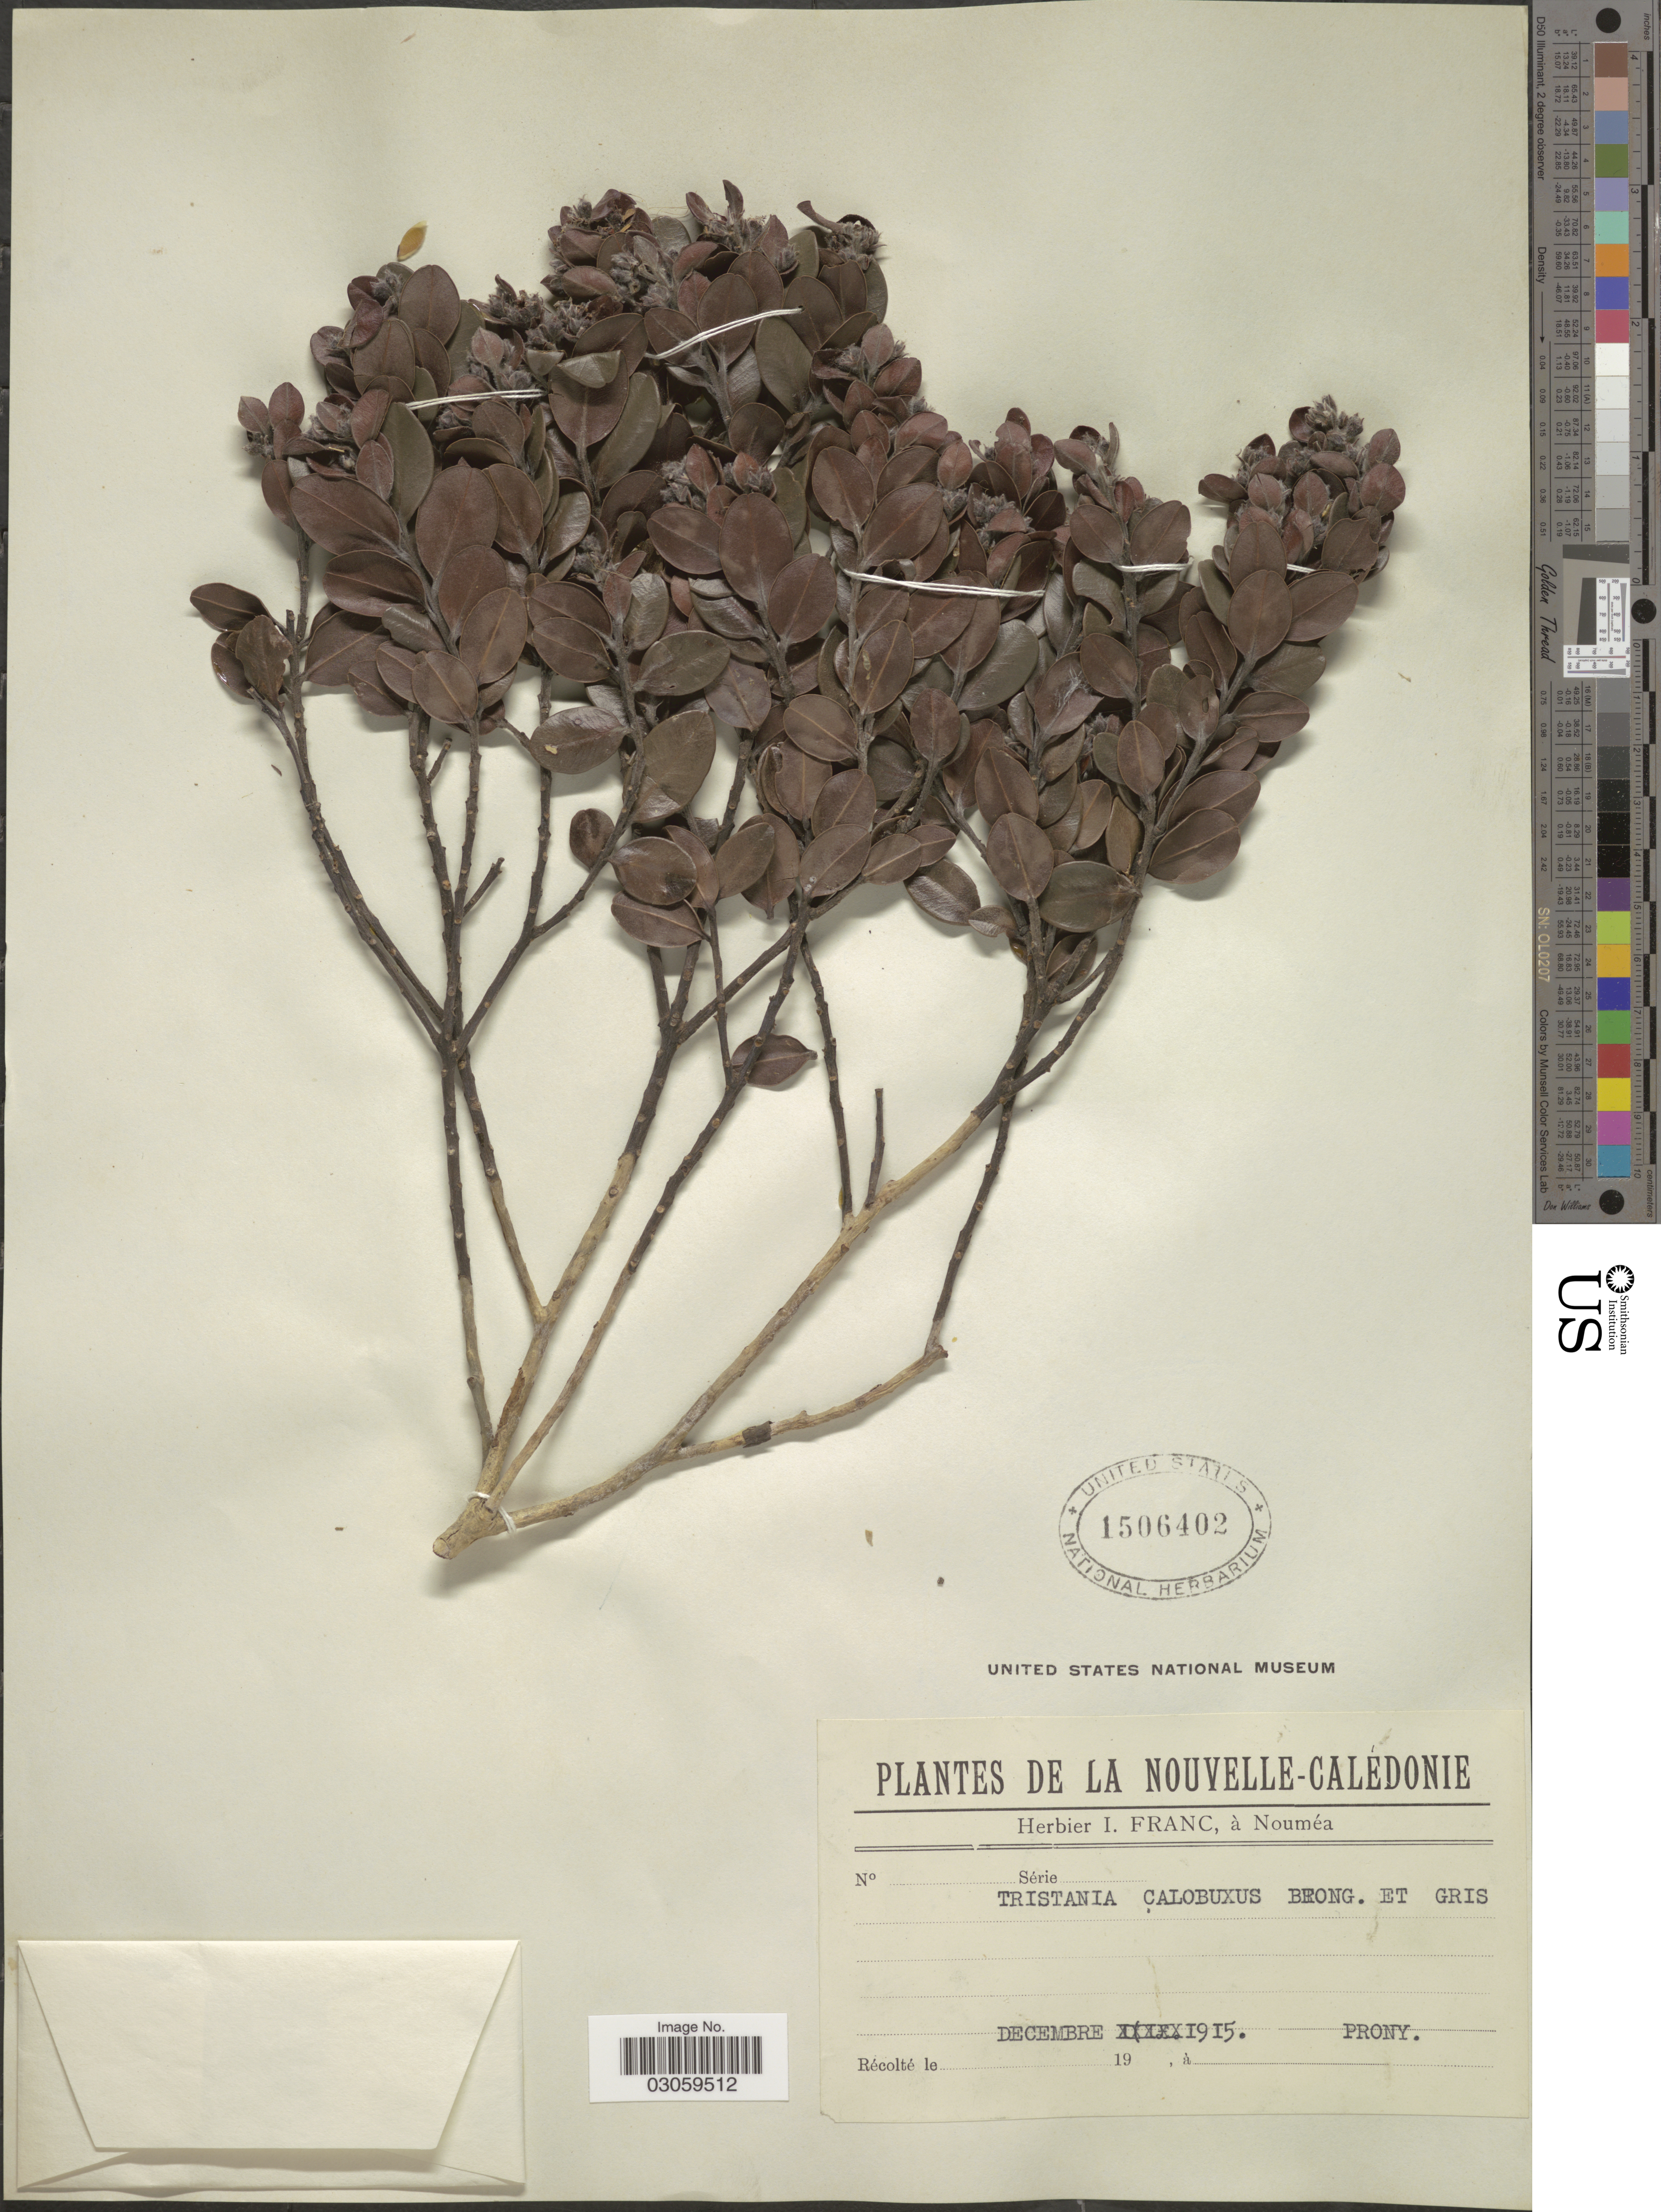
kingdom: Plantae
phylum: Tracheophyta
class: Magnoliopsida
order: Myrtales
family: Myrtaceae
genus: Tristaniopsis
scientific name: Tristaniopsis callobuxus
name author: Brongn. & Gris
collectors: -. Prony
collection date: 1915-12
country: New Caledonia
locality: Nouvelle-Calédonie.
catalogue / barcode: US 1506402